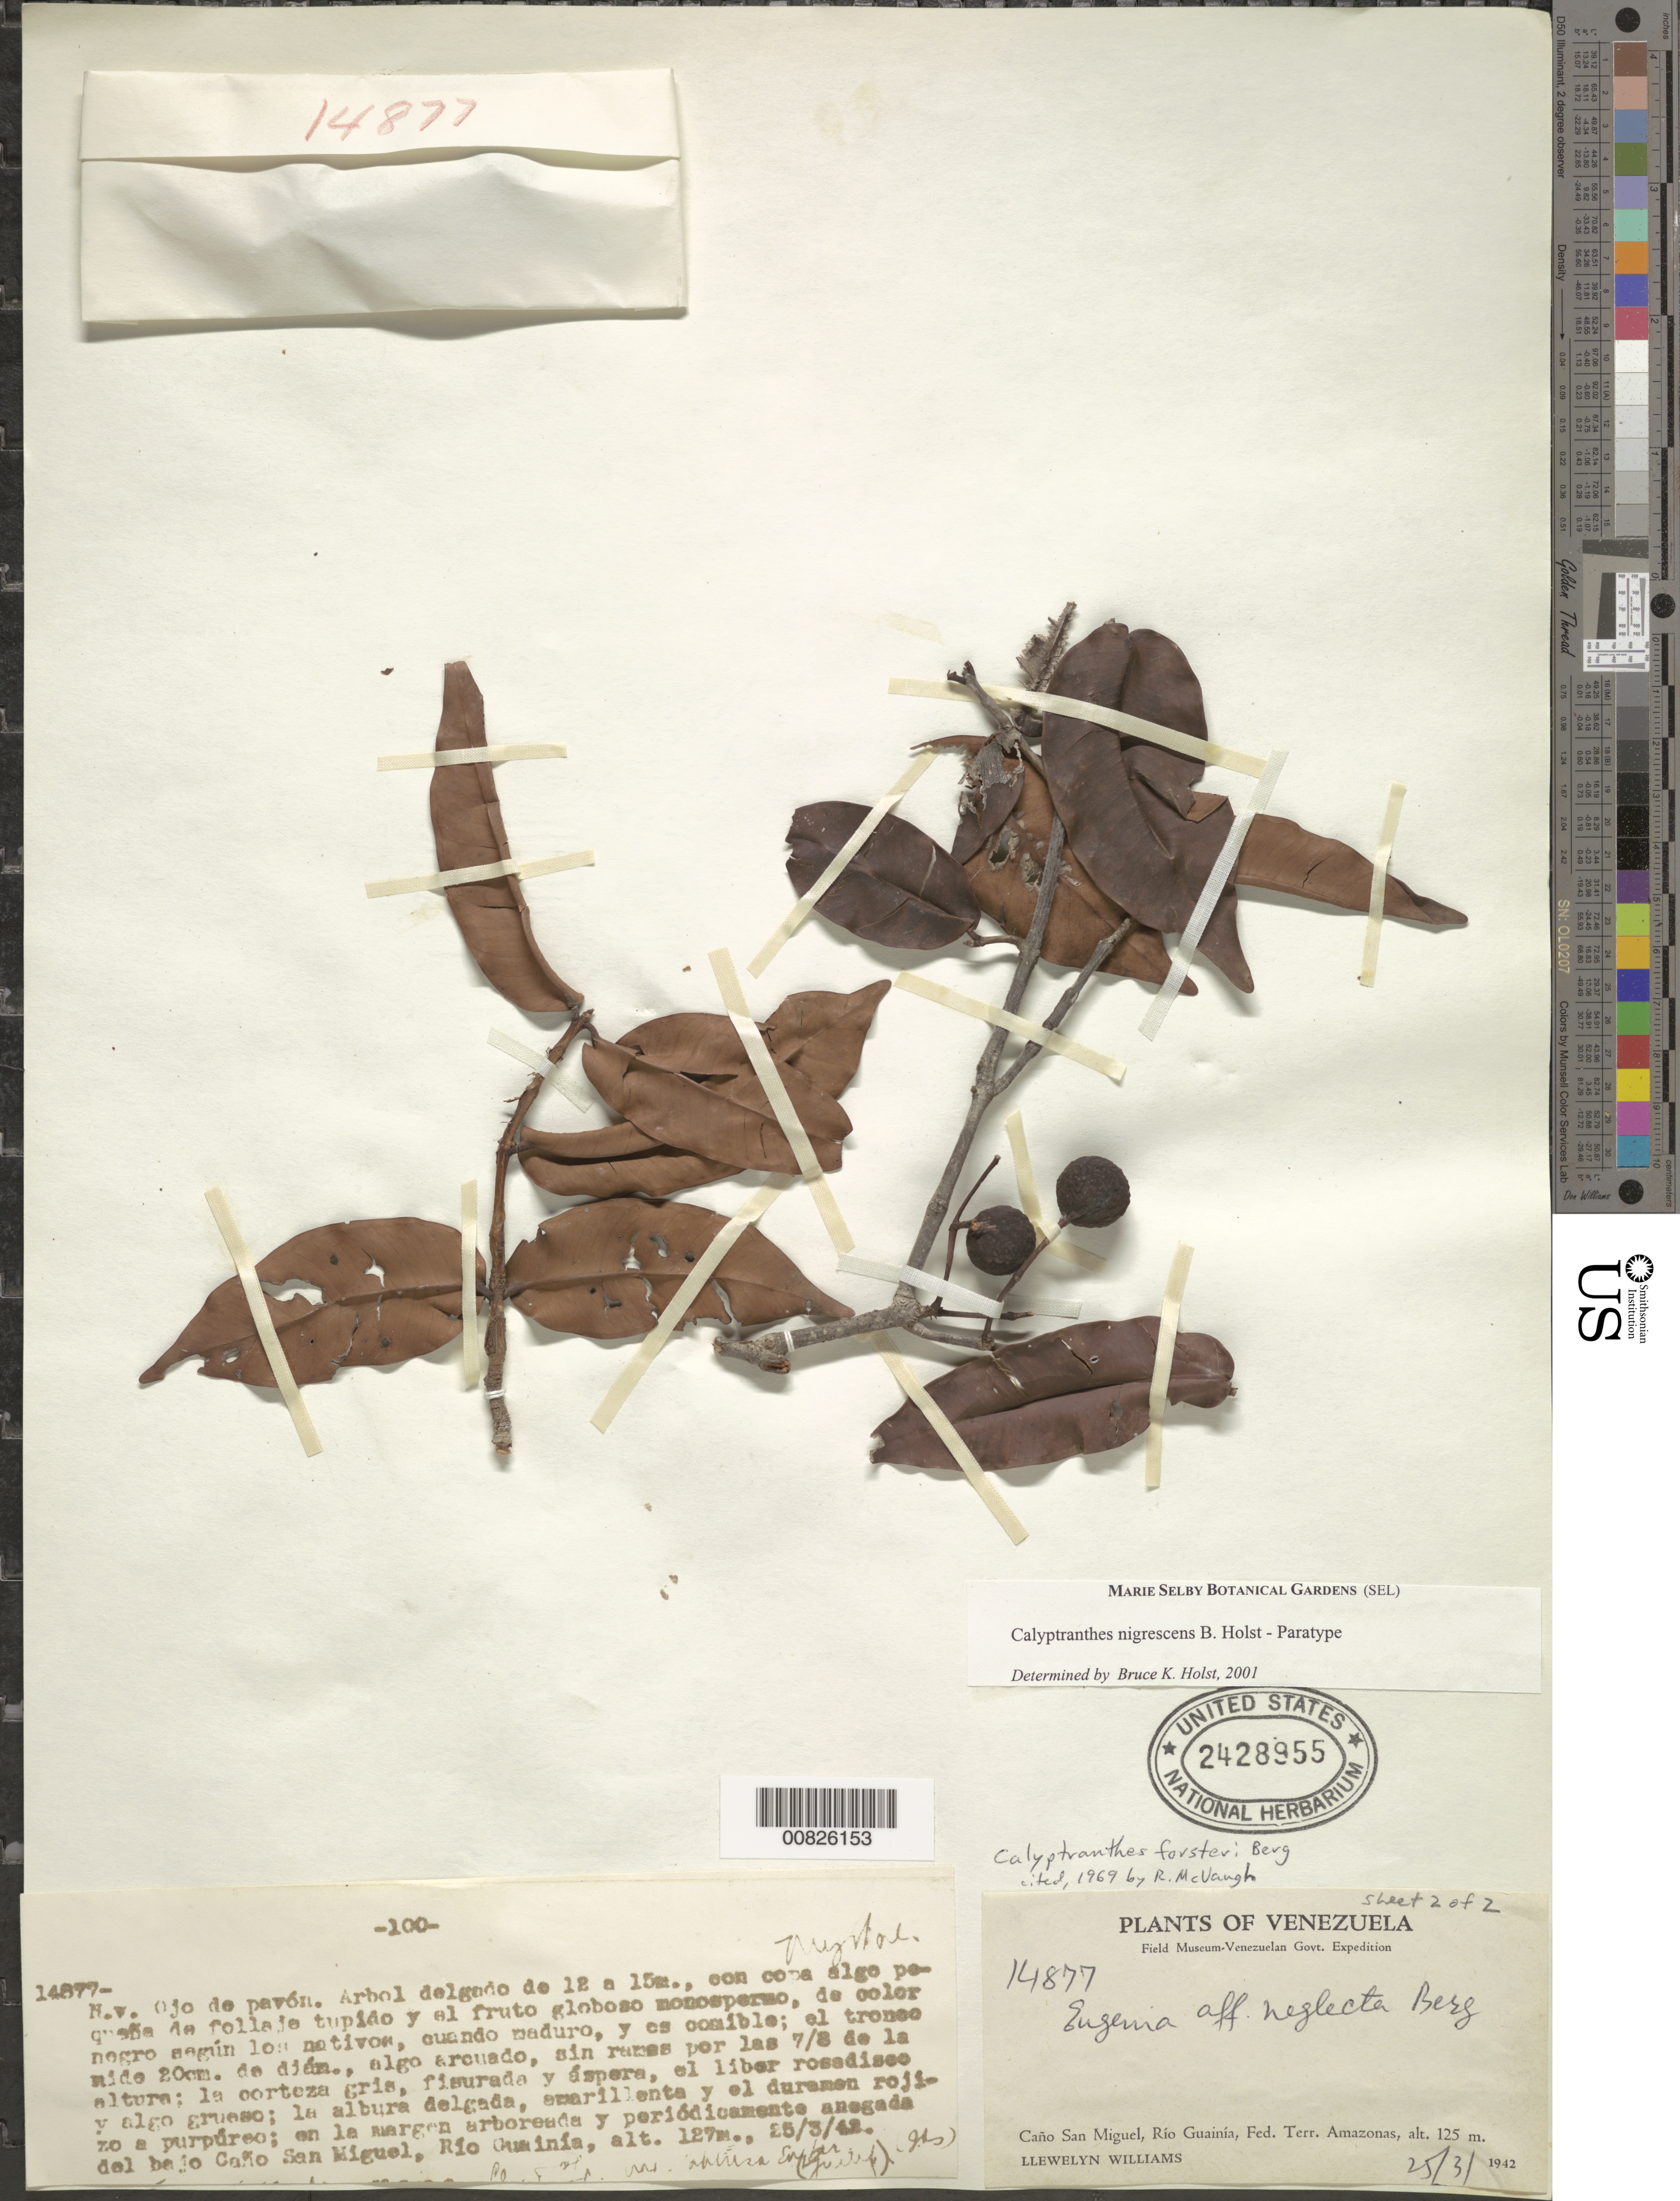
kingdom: Plantae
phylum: Tracheophyta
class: Magnoliopsida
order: Myrtales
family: Myrtaceae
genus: Myrcia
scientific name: Myrcia celaenensis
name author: E. Lucas & K. Samra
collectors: Ll. Williams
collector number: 14877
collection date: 1942-03-25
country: Venezuela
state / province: Amazonas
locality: Caño San Miguel, Río Guainía, Fed. Terr. Amazonas.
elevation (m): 125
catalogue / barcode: US 2428955